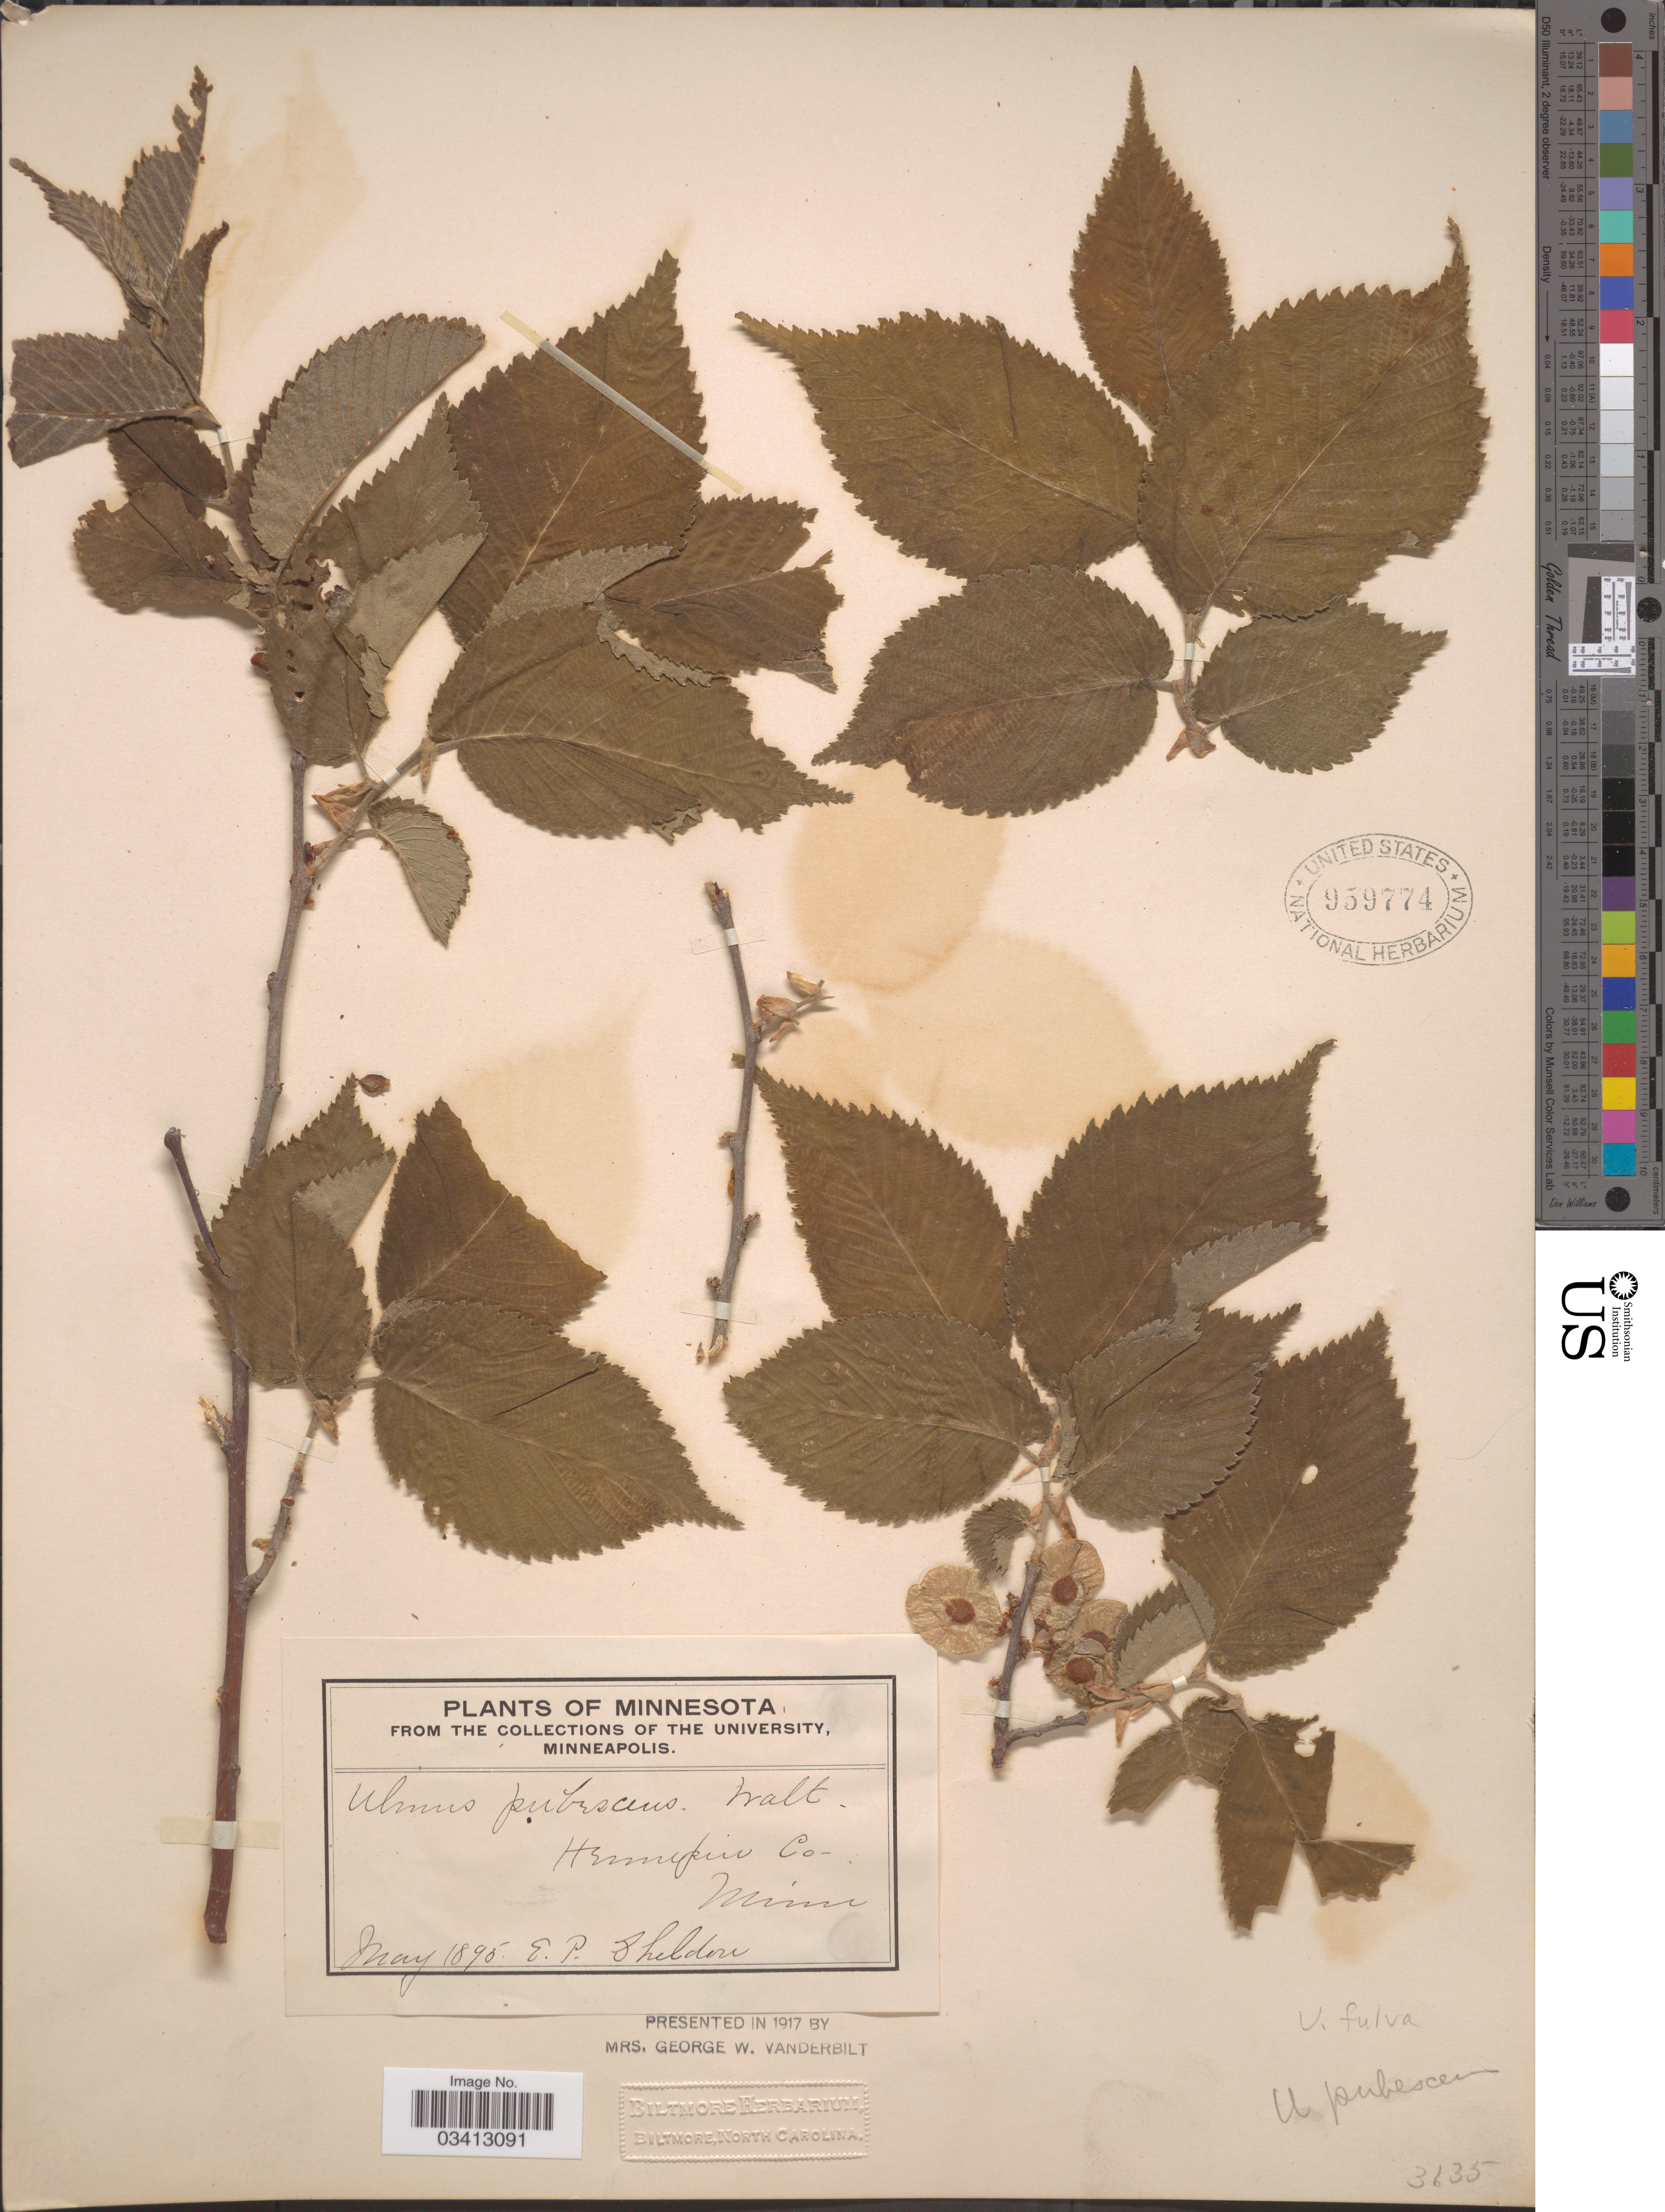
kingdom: Plantae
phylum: Tracheophyta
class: Magnoliopsida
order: Rosales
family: Ulmaceae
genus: Ulmus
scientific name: Ulmus rubra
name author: Muhl.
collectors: E. P. Sheldon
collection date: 1895-05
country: United States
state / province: Minnesota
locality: Hennepin Co.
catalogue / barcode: US 959774